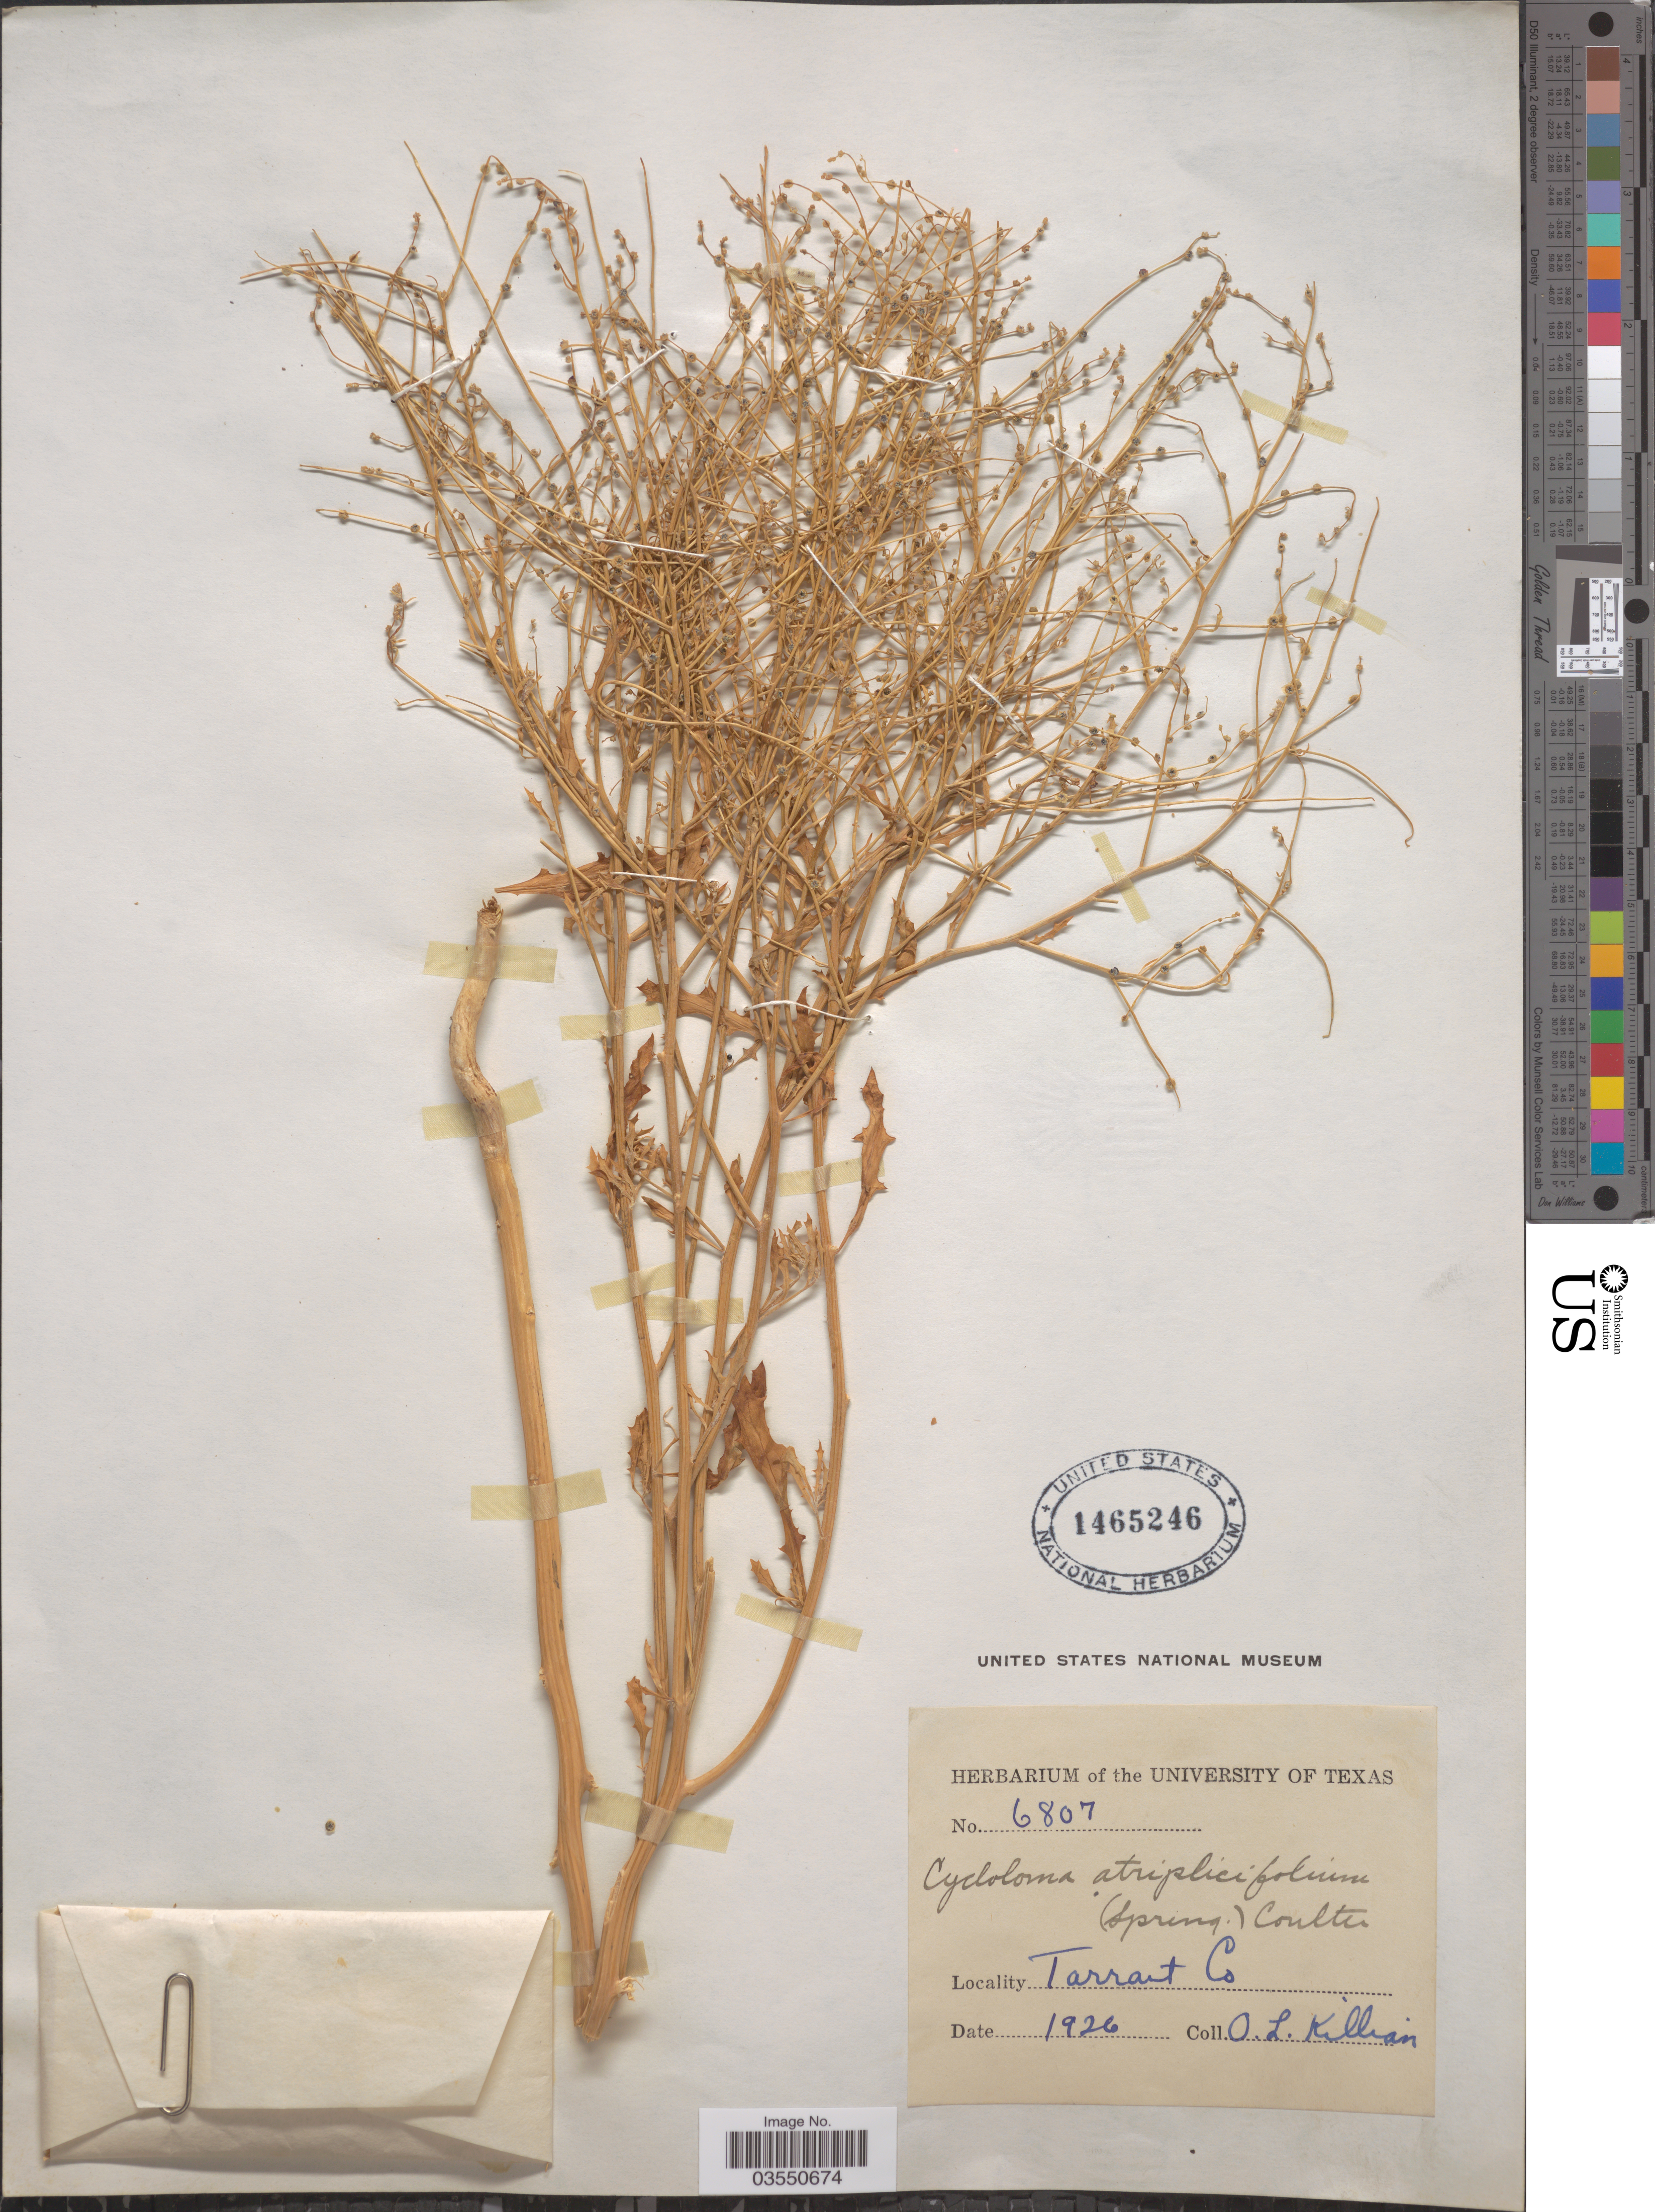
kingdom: Plantae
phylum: Tracheophyta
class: Magnoliopsida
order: Caryophyllales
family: Amaranthaceae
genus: Dysphania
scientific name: Dysphania atriplicifolia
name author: (Spreng.) G. Kadereit et al.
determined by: U.S. National Herbarium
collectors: O. Killian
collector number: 6807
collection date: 1926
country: United States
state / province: Texas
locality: Tarrant Co.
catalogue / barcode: US 1465246